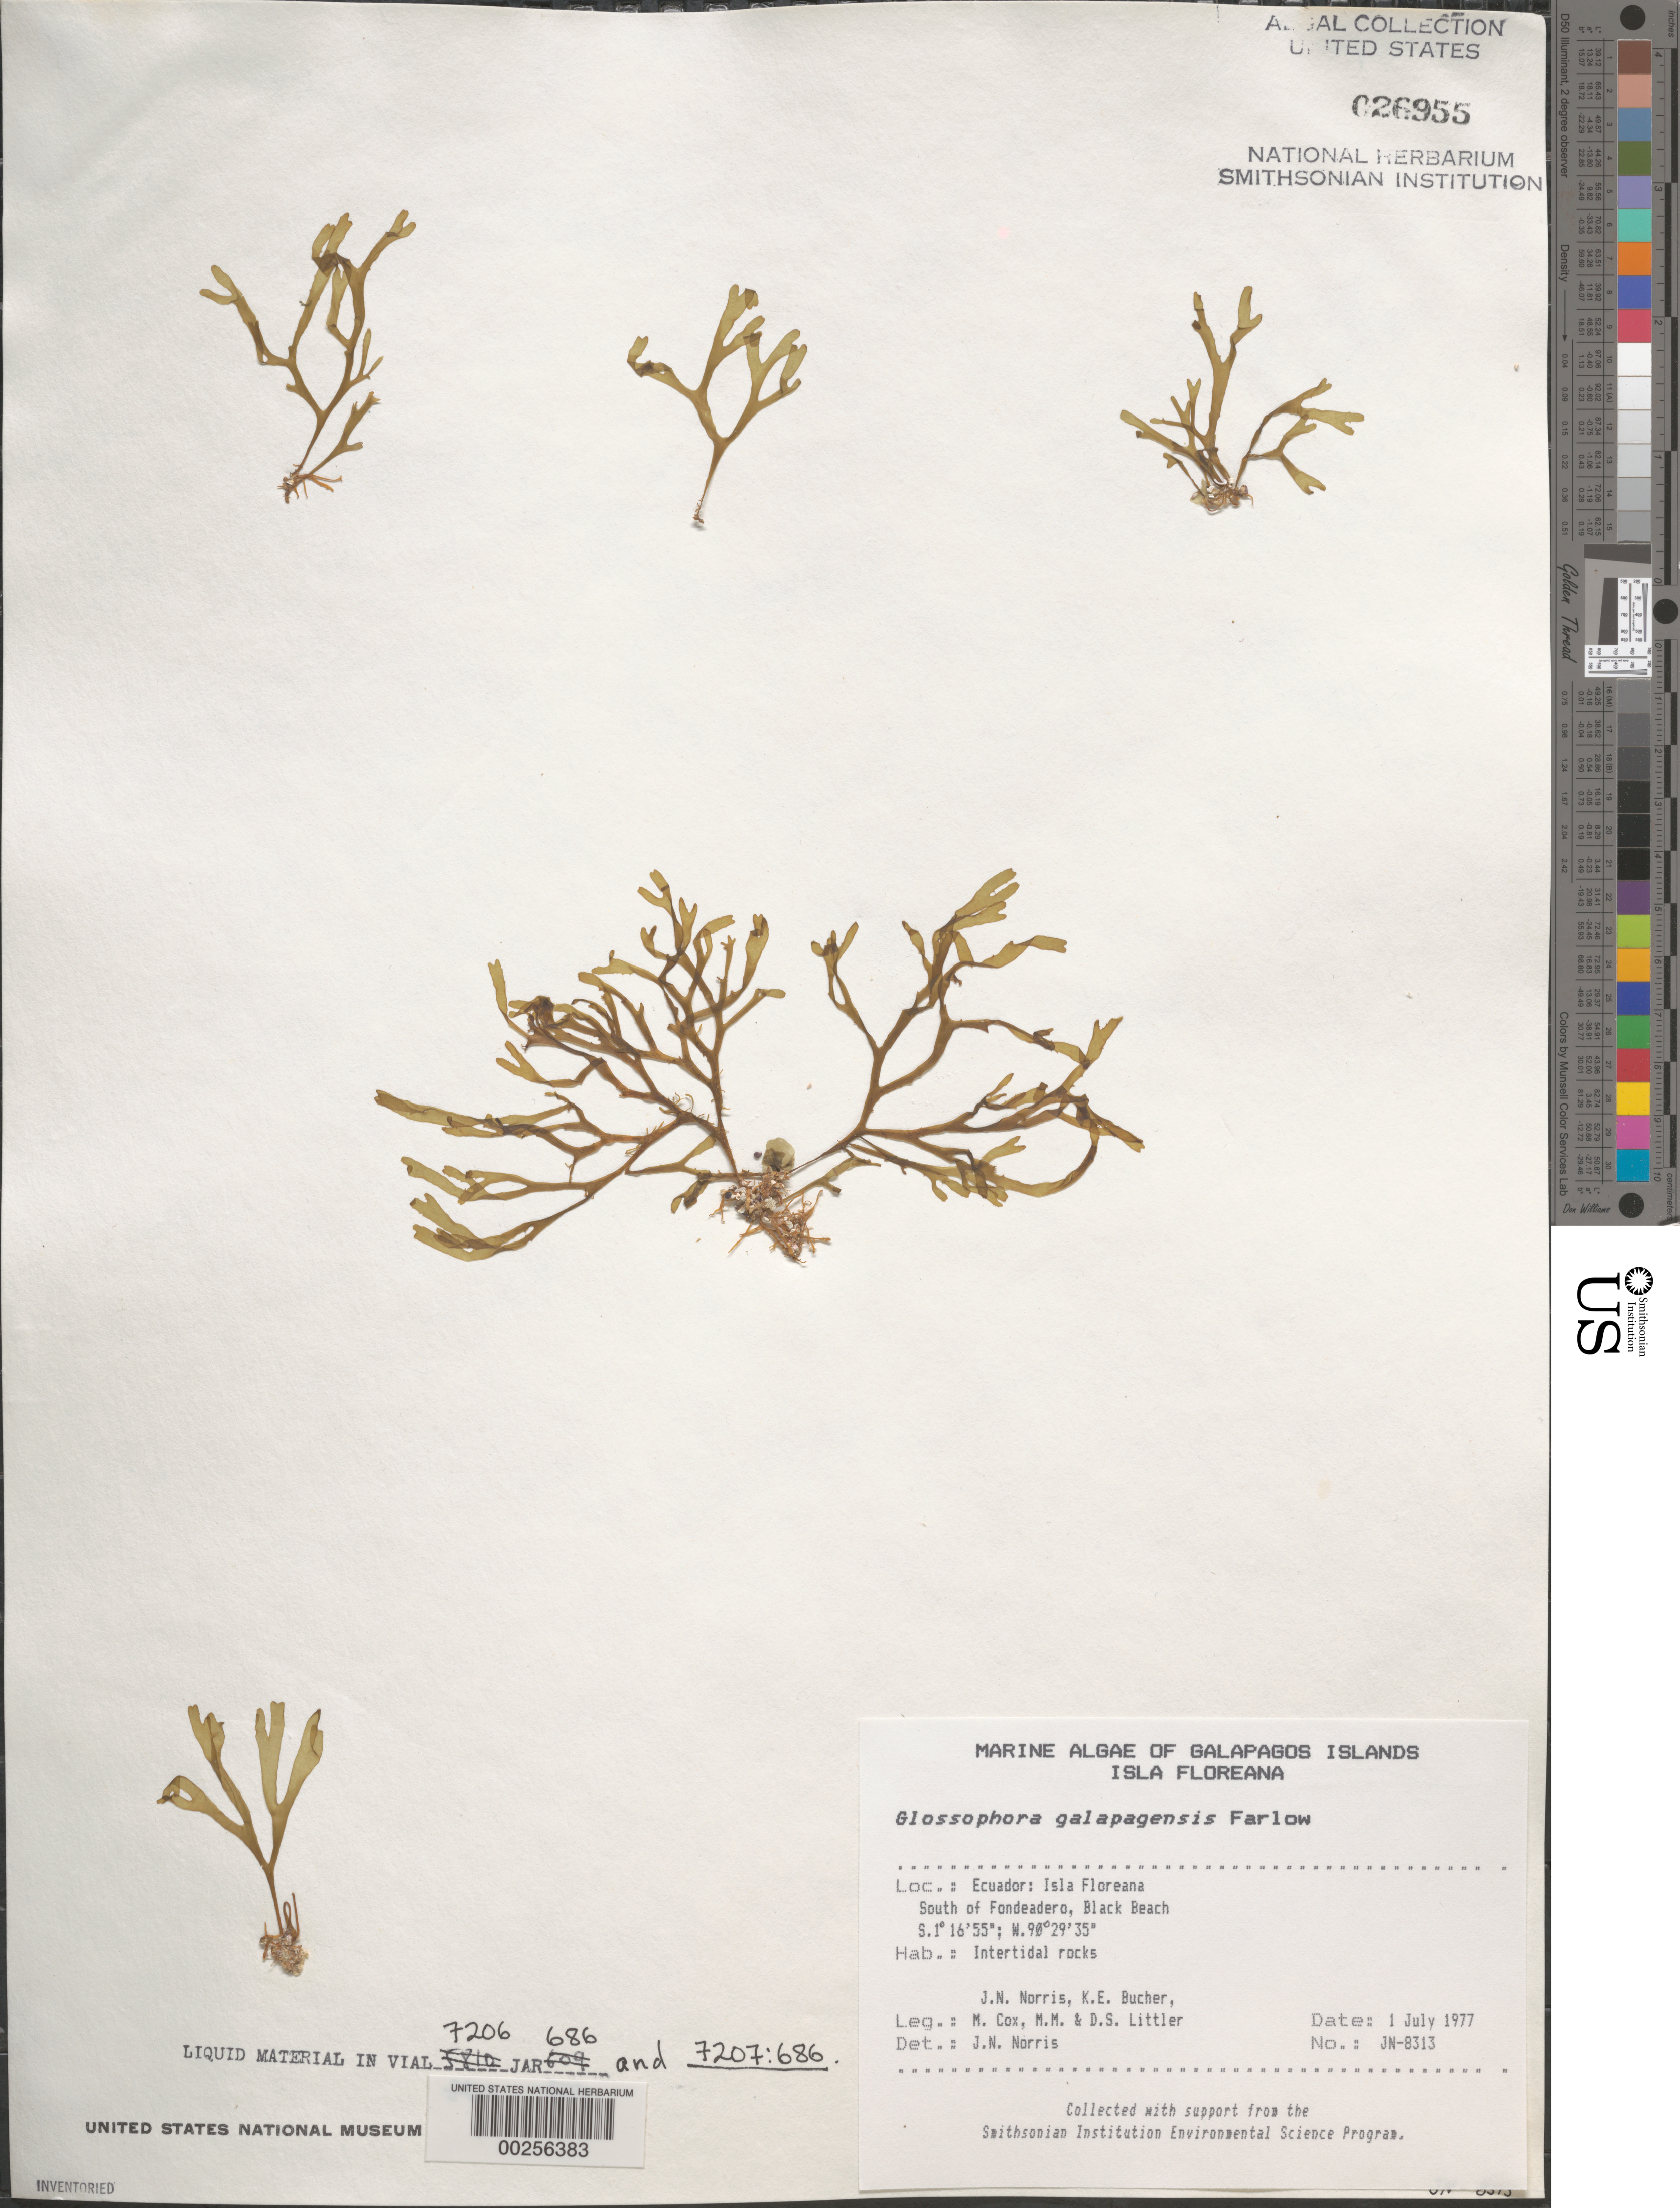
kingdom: Chromista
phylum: Ochrophyta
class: Phaeophyceae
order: Dictyotales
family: Dictyotaceae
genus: Dictyota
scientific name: Dictyota galapagensis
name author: (Farl.) De Clerck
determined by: Algae name updating Project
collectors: J. N. Norris, K. E. Bucher, M. Cox, M. M. Littler & D. S. Littler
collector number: JN-8313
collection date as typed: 01 Jul 1977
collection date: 1977-07-01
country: Ecuador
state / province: Colón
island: Floreana [Charles, Santa Maria]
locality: Black Beach south of Fondeadero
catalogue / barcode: US 26955